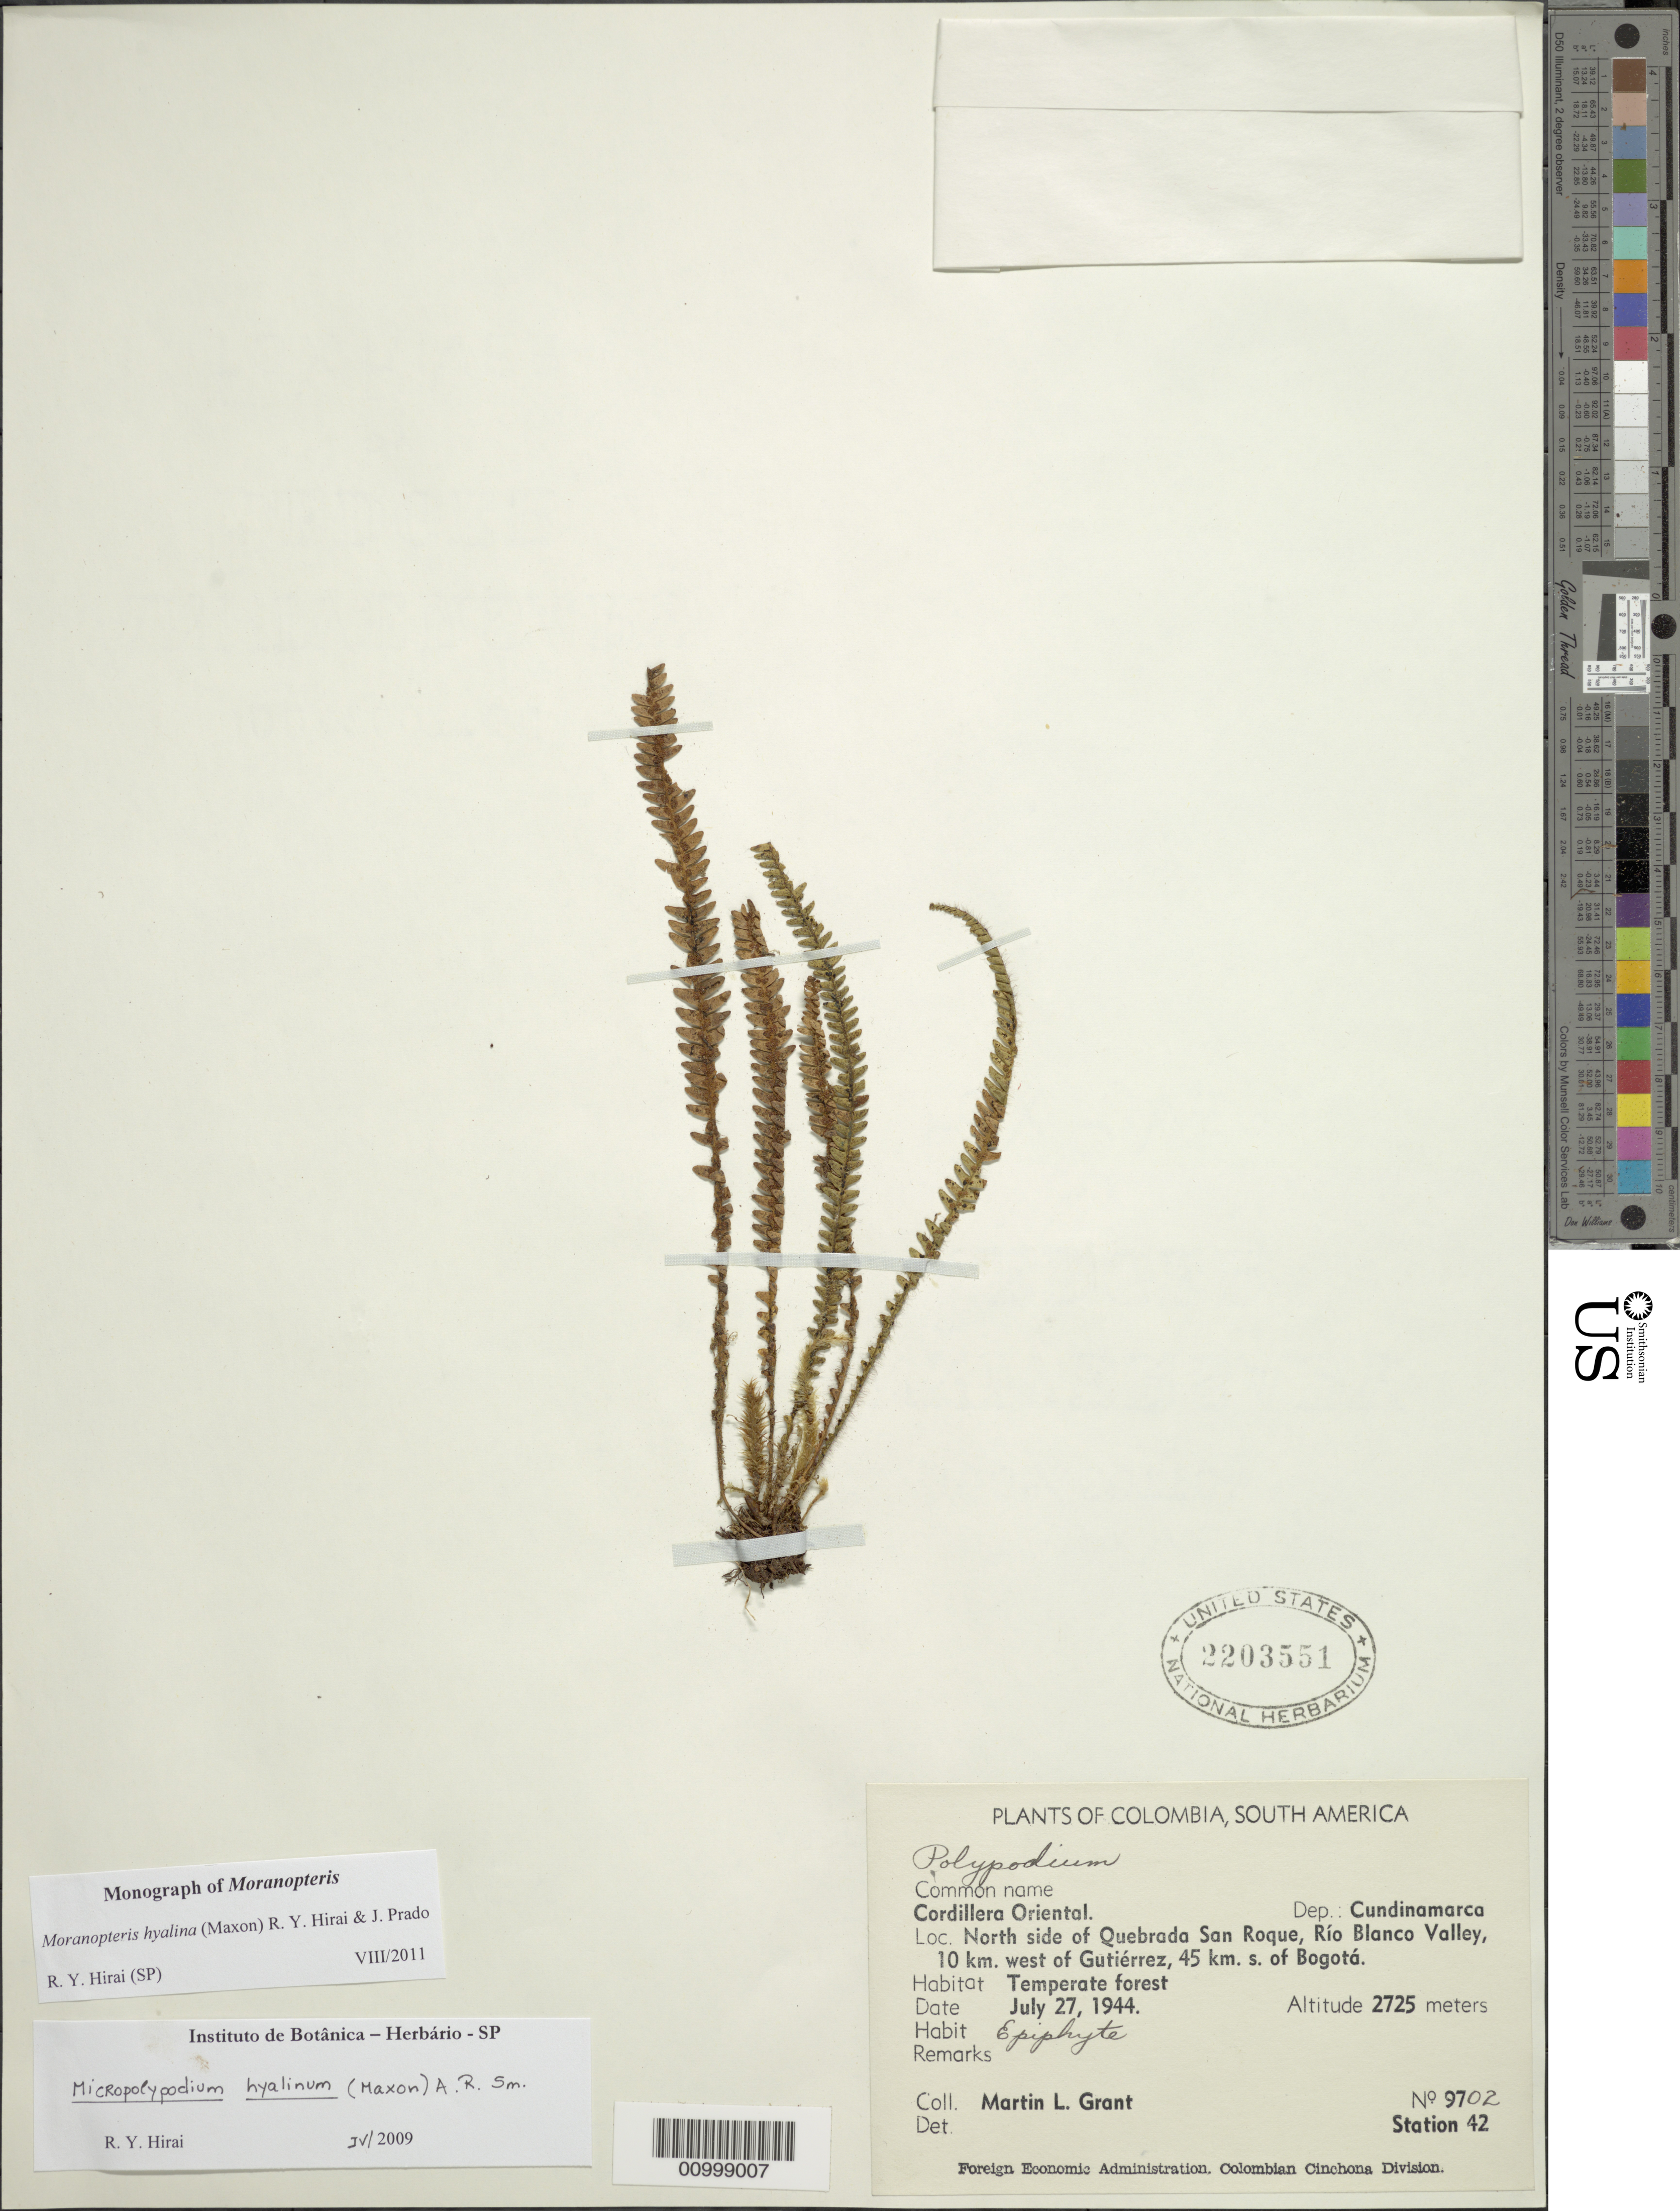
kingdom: Plantae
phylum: Tracheophyta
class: Polypodiopsida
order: Polypodiales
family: Polypodiaceae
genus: Moranopteris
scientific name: Moranopteris hyalina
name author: (Maxon) R. Y. Hirai & J. Prado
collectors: M. L. Grant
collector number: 9702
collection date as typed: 27-Jul-44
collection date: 1944-07-27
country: Colombia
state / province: Cundinamarca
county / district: Cordillera Oriental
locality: N side of Quebrada San Roque, Rio Blanco valley, 10 km W of Gutierrez, 45 km s of Bogota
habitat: temperate forest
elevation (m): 2725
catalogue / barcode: US 2203551